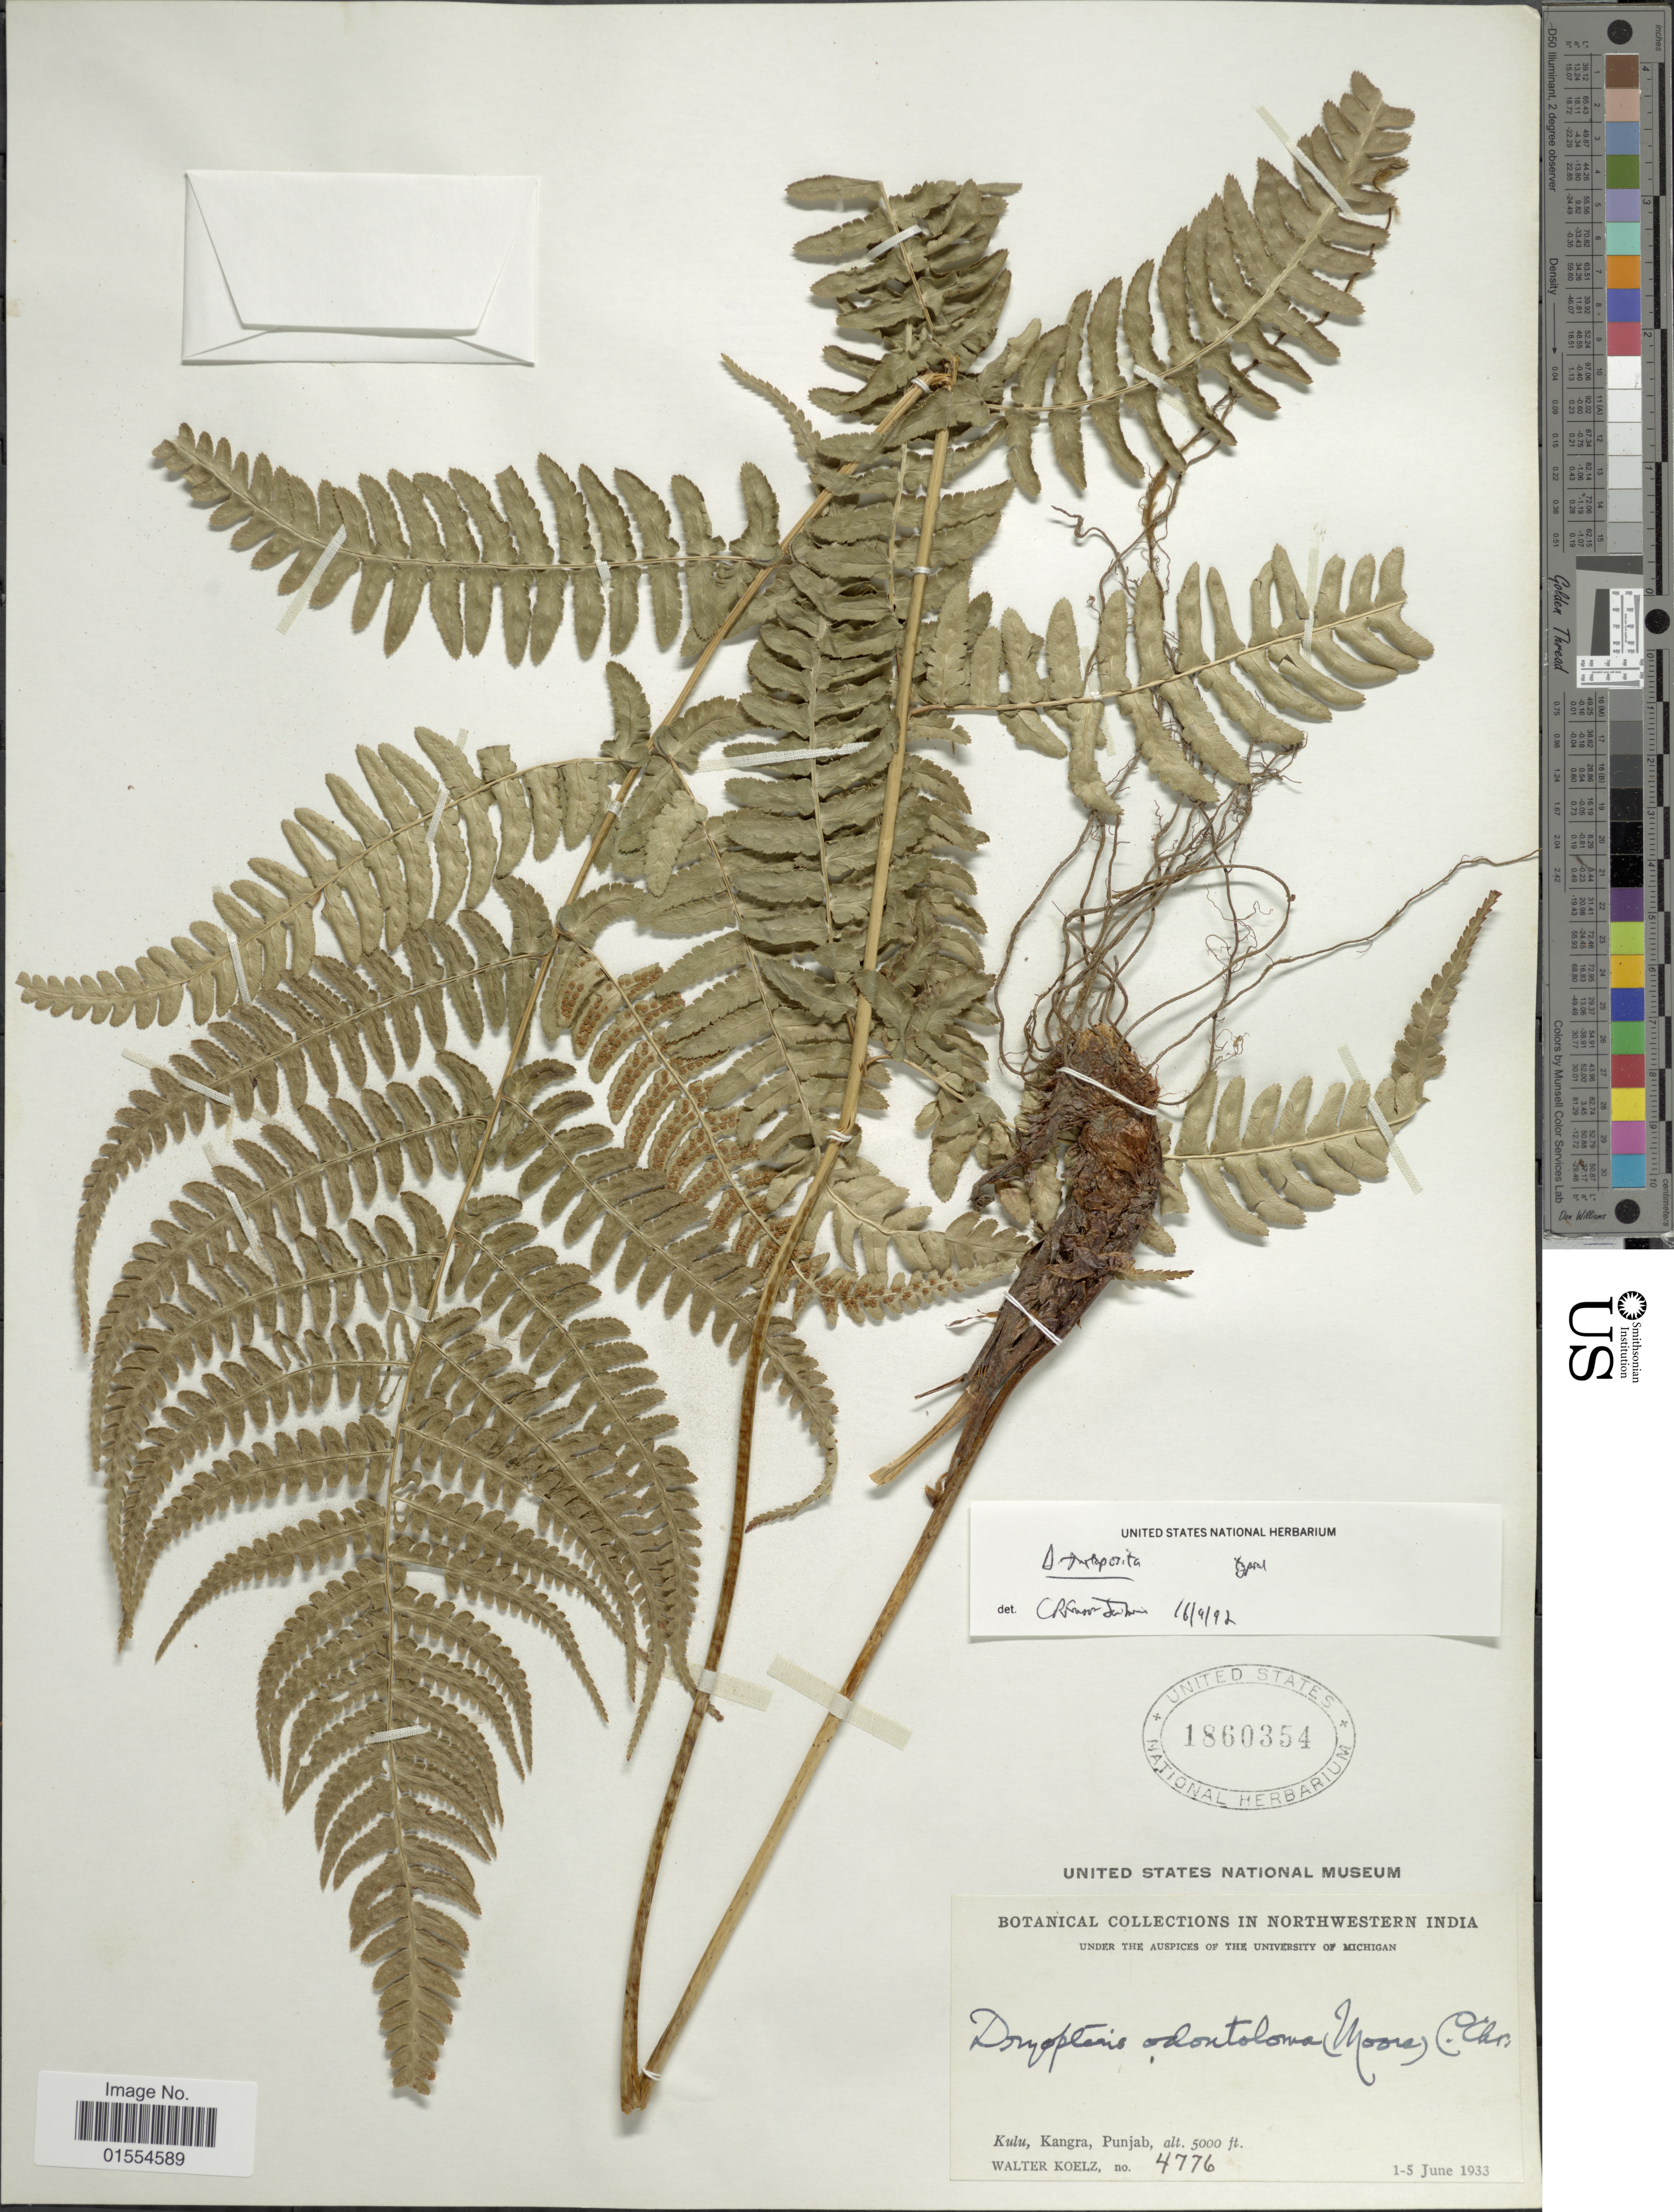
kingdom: Plantae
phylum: Tracheophyta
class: Polypodiopsida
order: Polypodiales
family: Dryopteridaceae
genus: Dryopteris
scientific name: Dryopteris odontoloma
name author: (Bedd.) C. Chr.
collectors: W. N. Koelz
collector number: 4776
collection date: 1933-06-01/1933-06-05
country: India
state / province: Himachal Pradesh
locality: Northwestern India, Kulu, Kangra, Punjab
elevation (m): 1524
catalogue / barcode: US 1860354